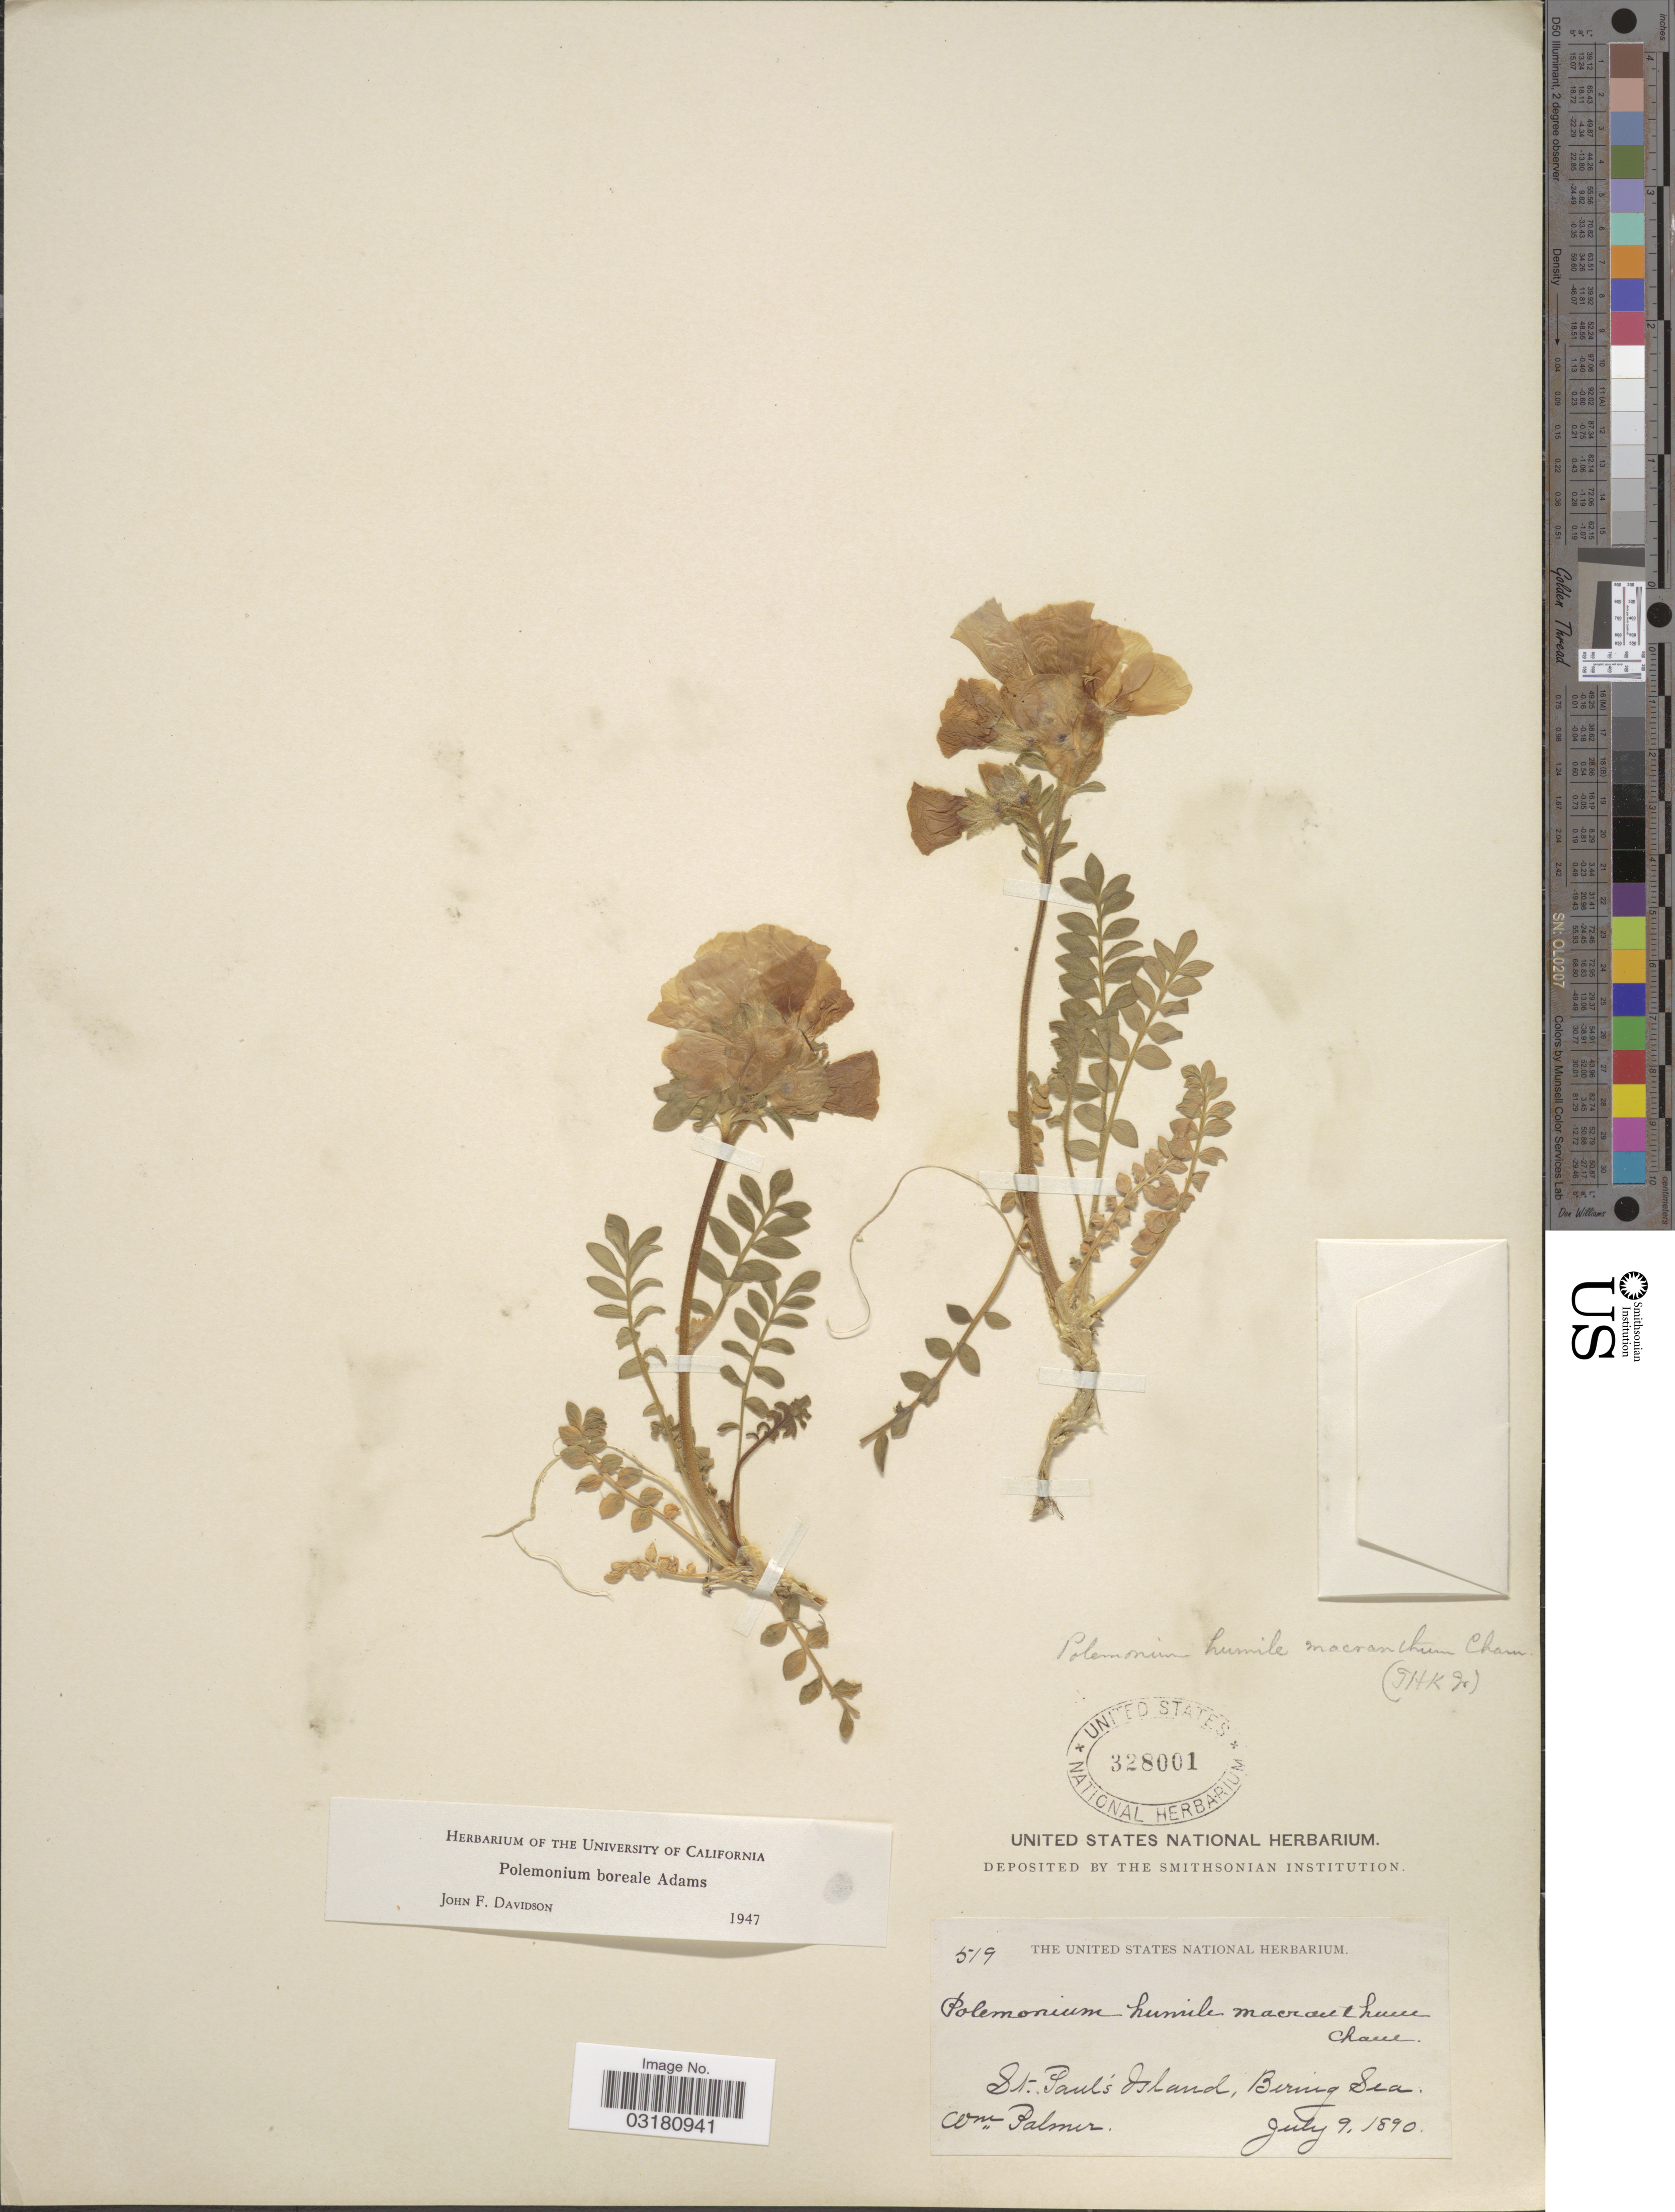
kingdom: Plantae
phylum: Tracheophyta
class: Magnoliopsida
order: Ericales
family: Polemoniaceae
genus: Polemonium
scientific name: Polemonium boreale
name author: Adams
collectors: W. Palmer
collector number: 519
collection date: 1890-07-09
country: United States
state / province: Alaska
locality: St. Paul's Island, Bering Sea.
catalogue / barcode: US 328001